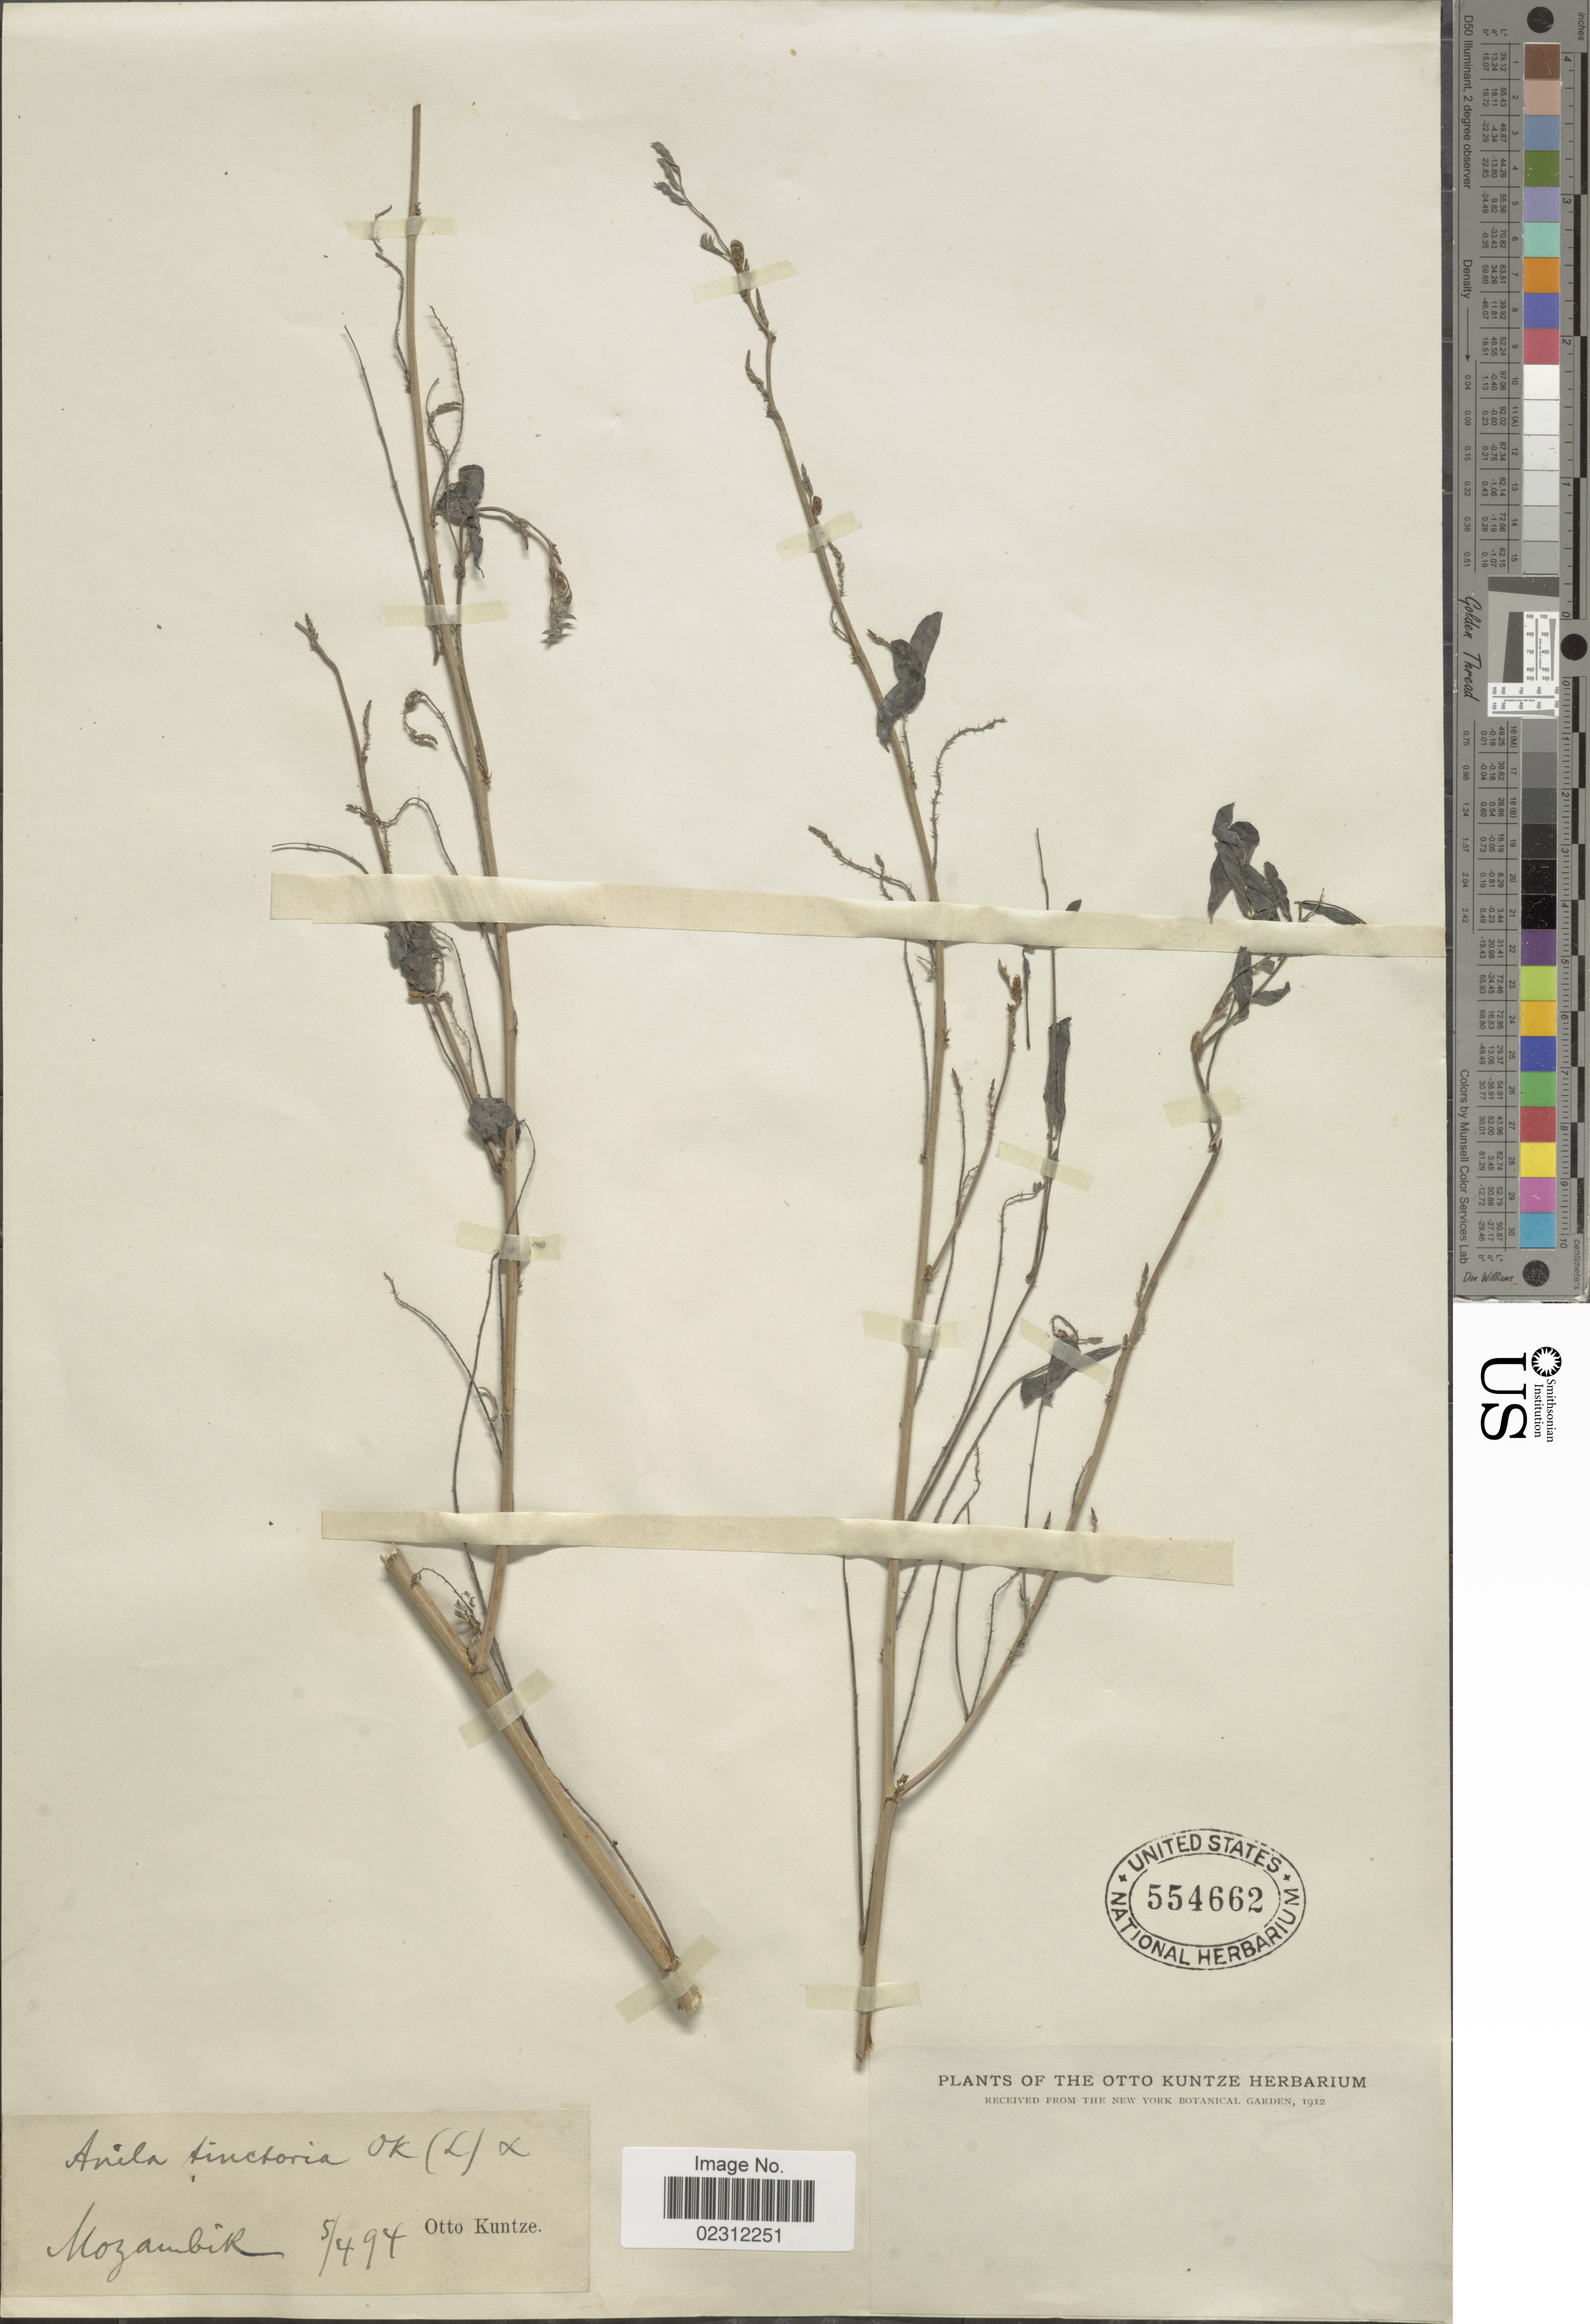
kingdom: Plantae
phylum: Tracheophyta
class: Magnoliopsida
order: Fabales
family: Fabaceae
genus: Indigofera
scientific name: Indigofera tinctoria sensu Naves non L.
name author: Naves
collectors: C.E.O. Kuntze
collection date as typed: Transcribed d/m/y: 4/5/94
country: Mozambique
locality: Mozambik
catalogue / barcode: US 554662